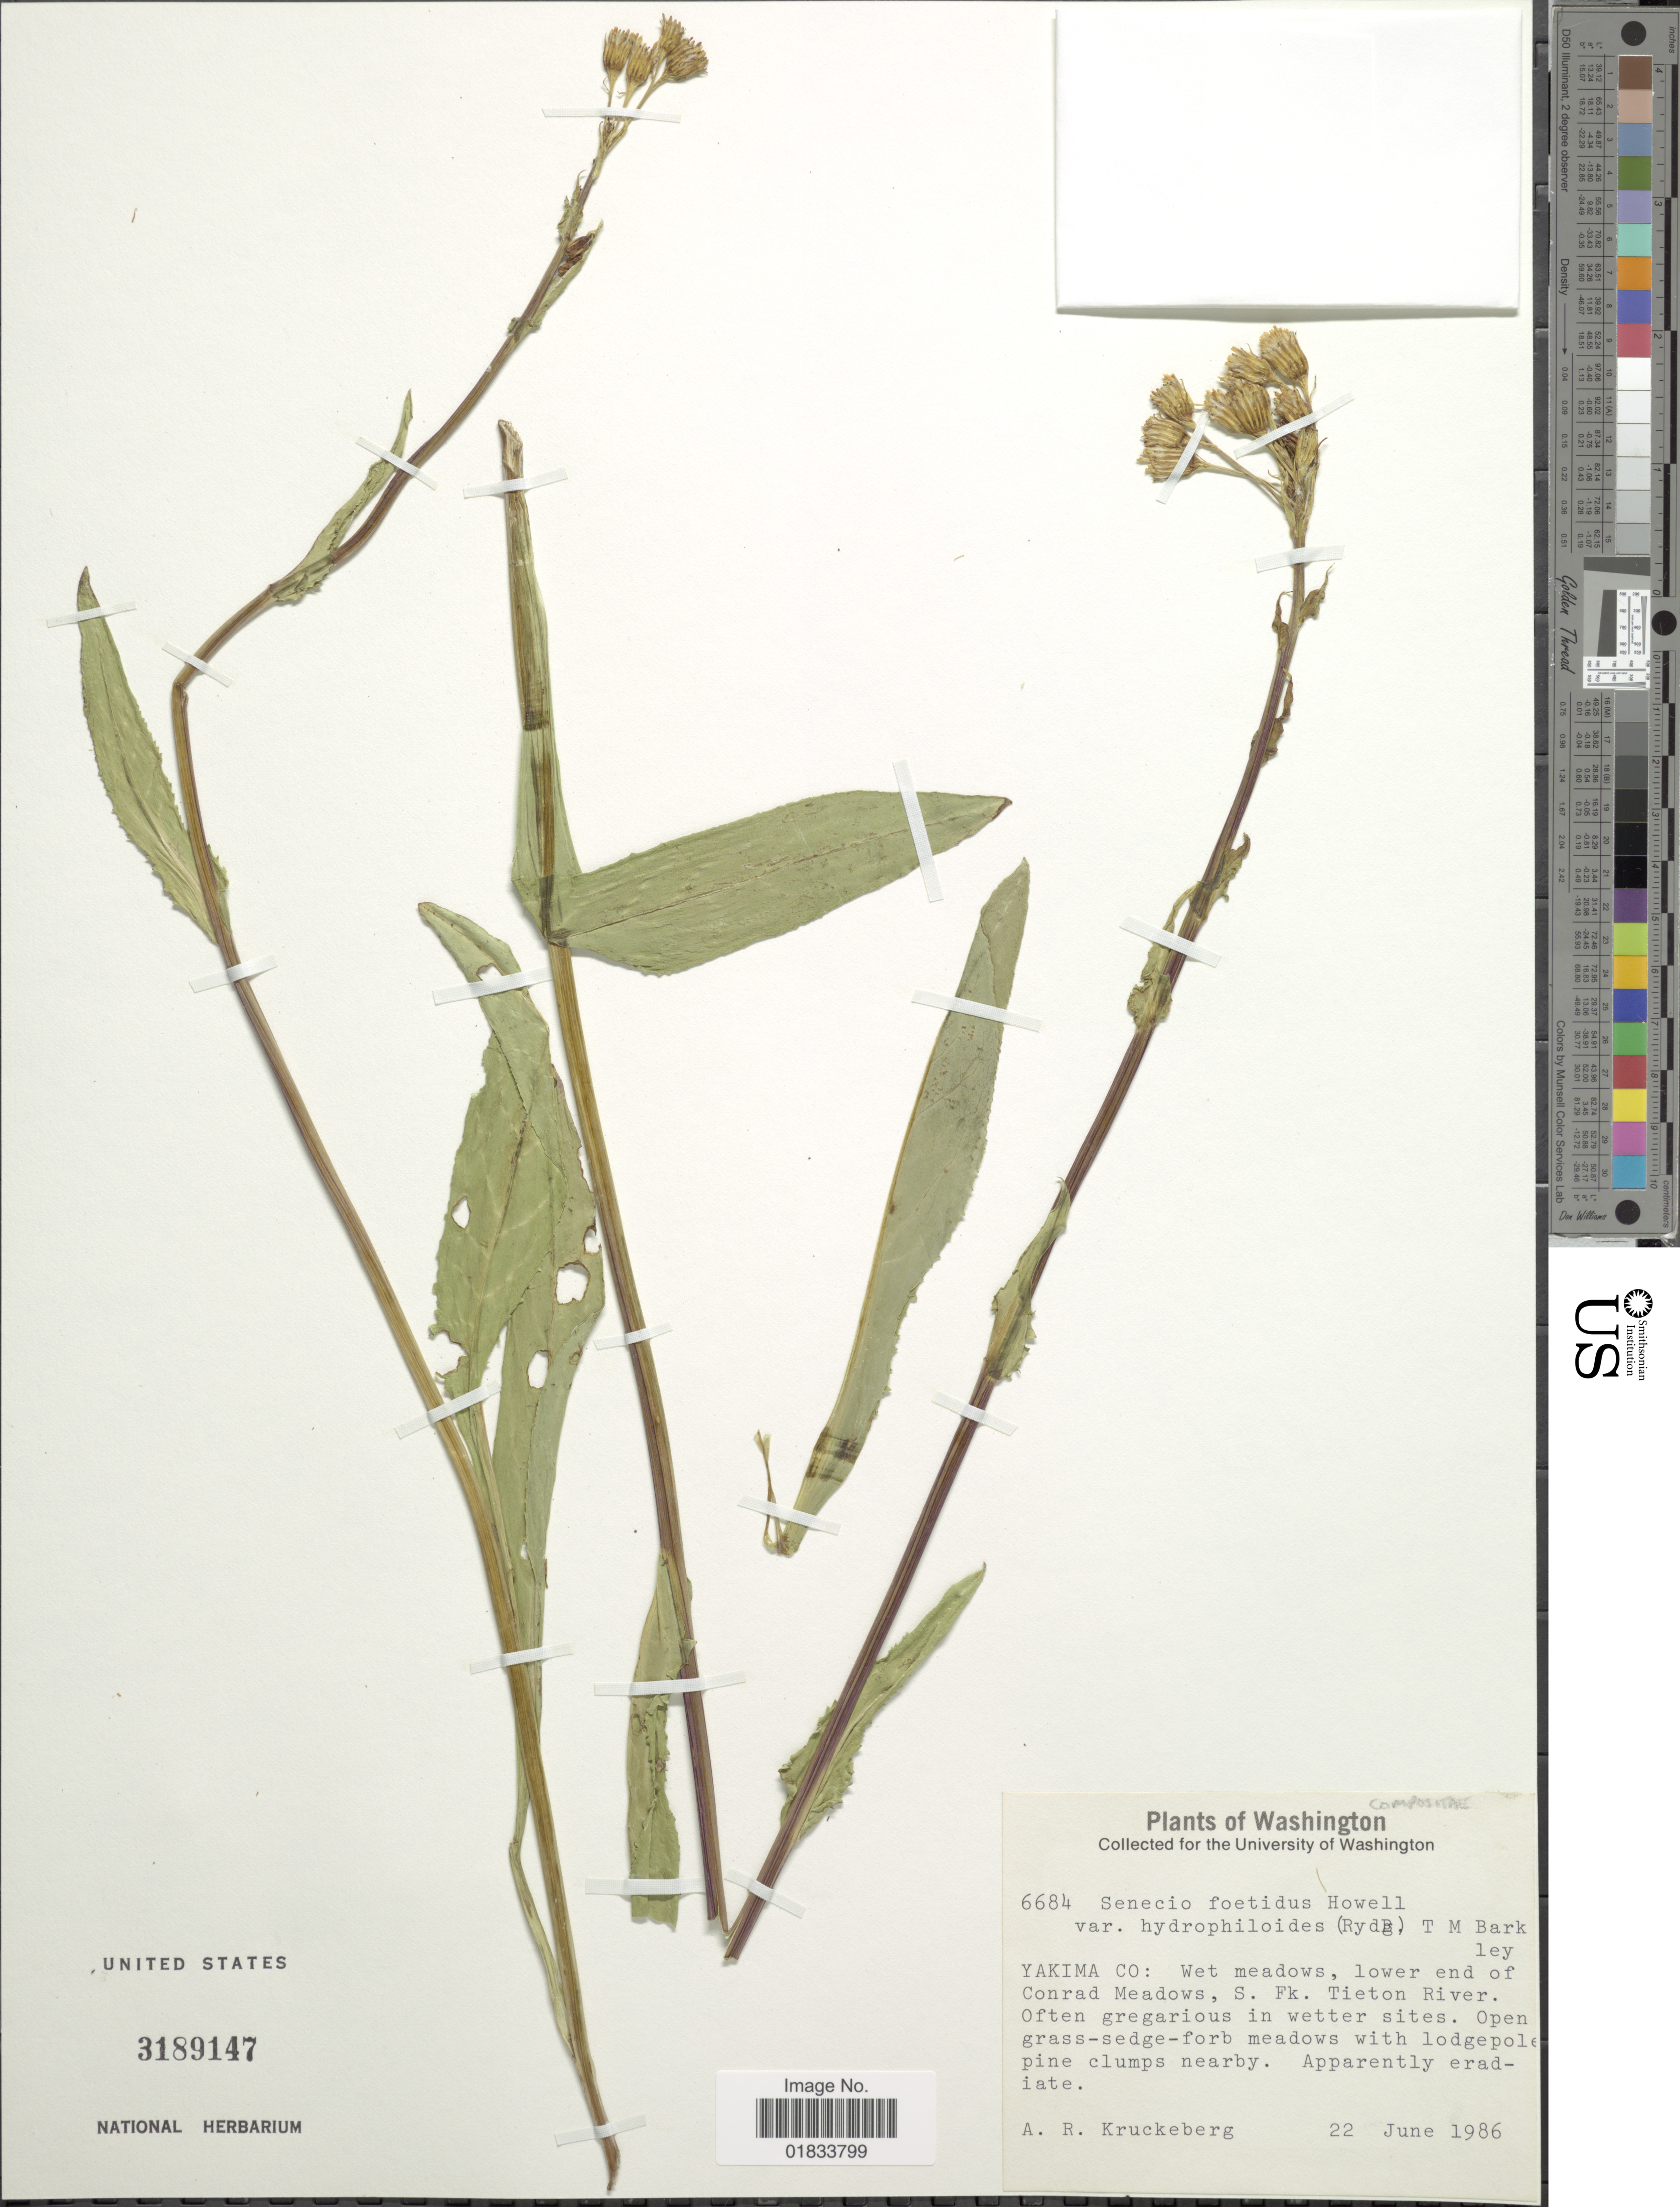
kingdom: Plantae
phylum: Tracheophyta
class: Magnoliopsida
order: Asterales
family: Asteraceae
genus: Senecio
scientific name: Senecio hydrophiloides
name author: Rydb.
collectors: A. Kruckeberg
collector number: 6684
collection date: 1986-06-22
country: United States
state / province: Washington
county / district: Yakima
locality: Yakima Co: Wet meadows, lower end of Conrad Meadows, S. Fk. Tieton River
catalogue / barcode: US 3189147